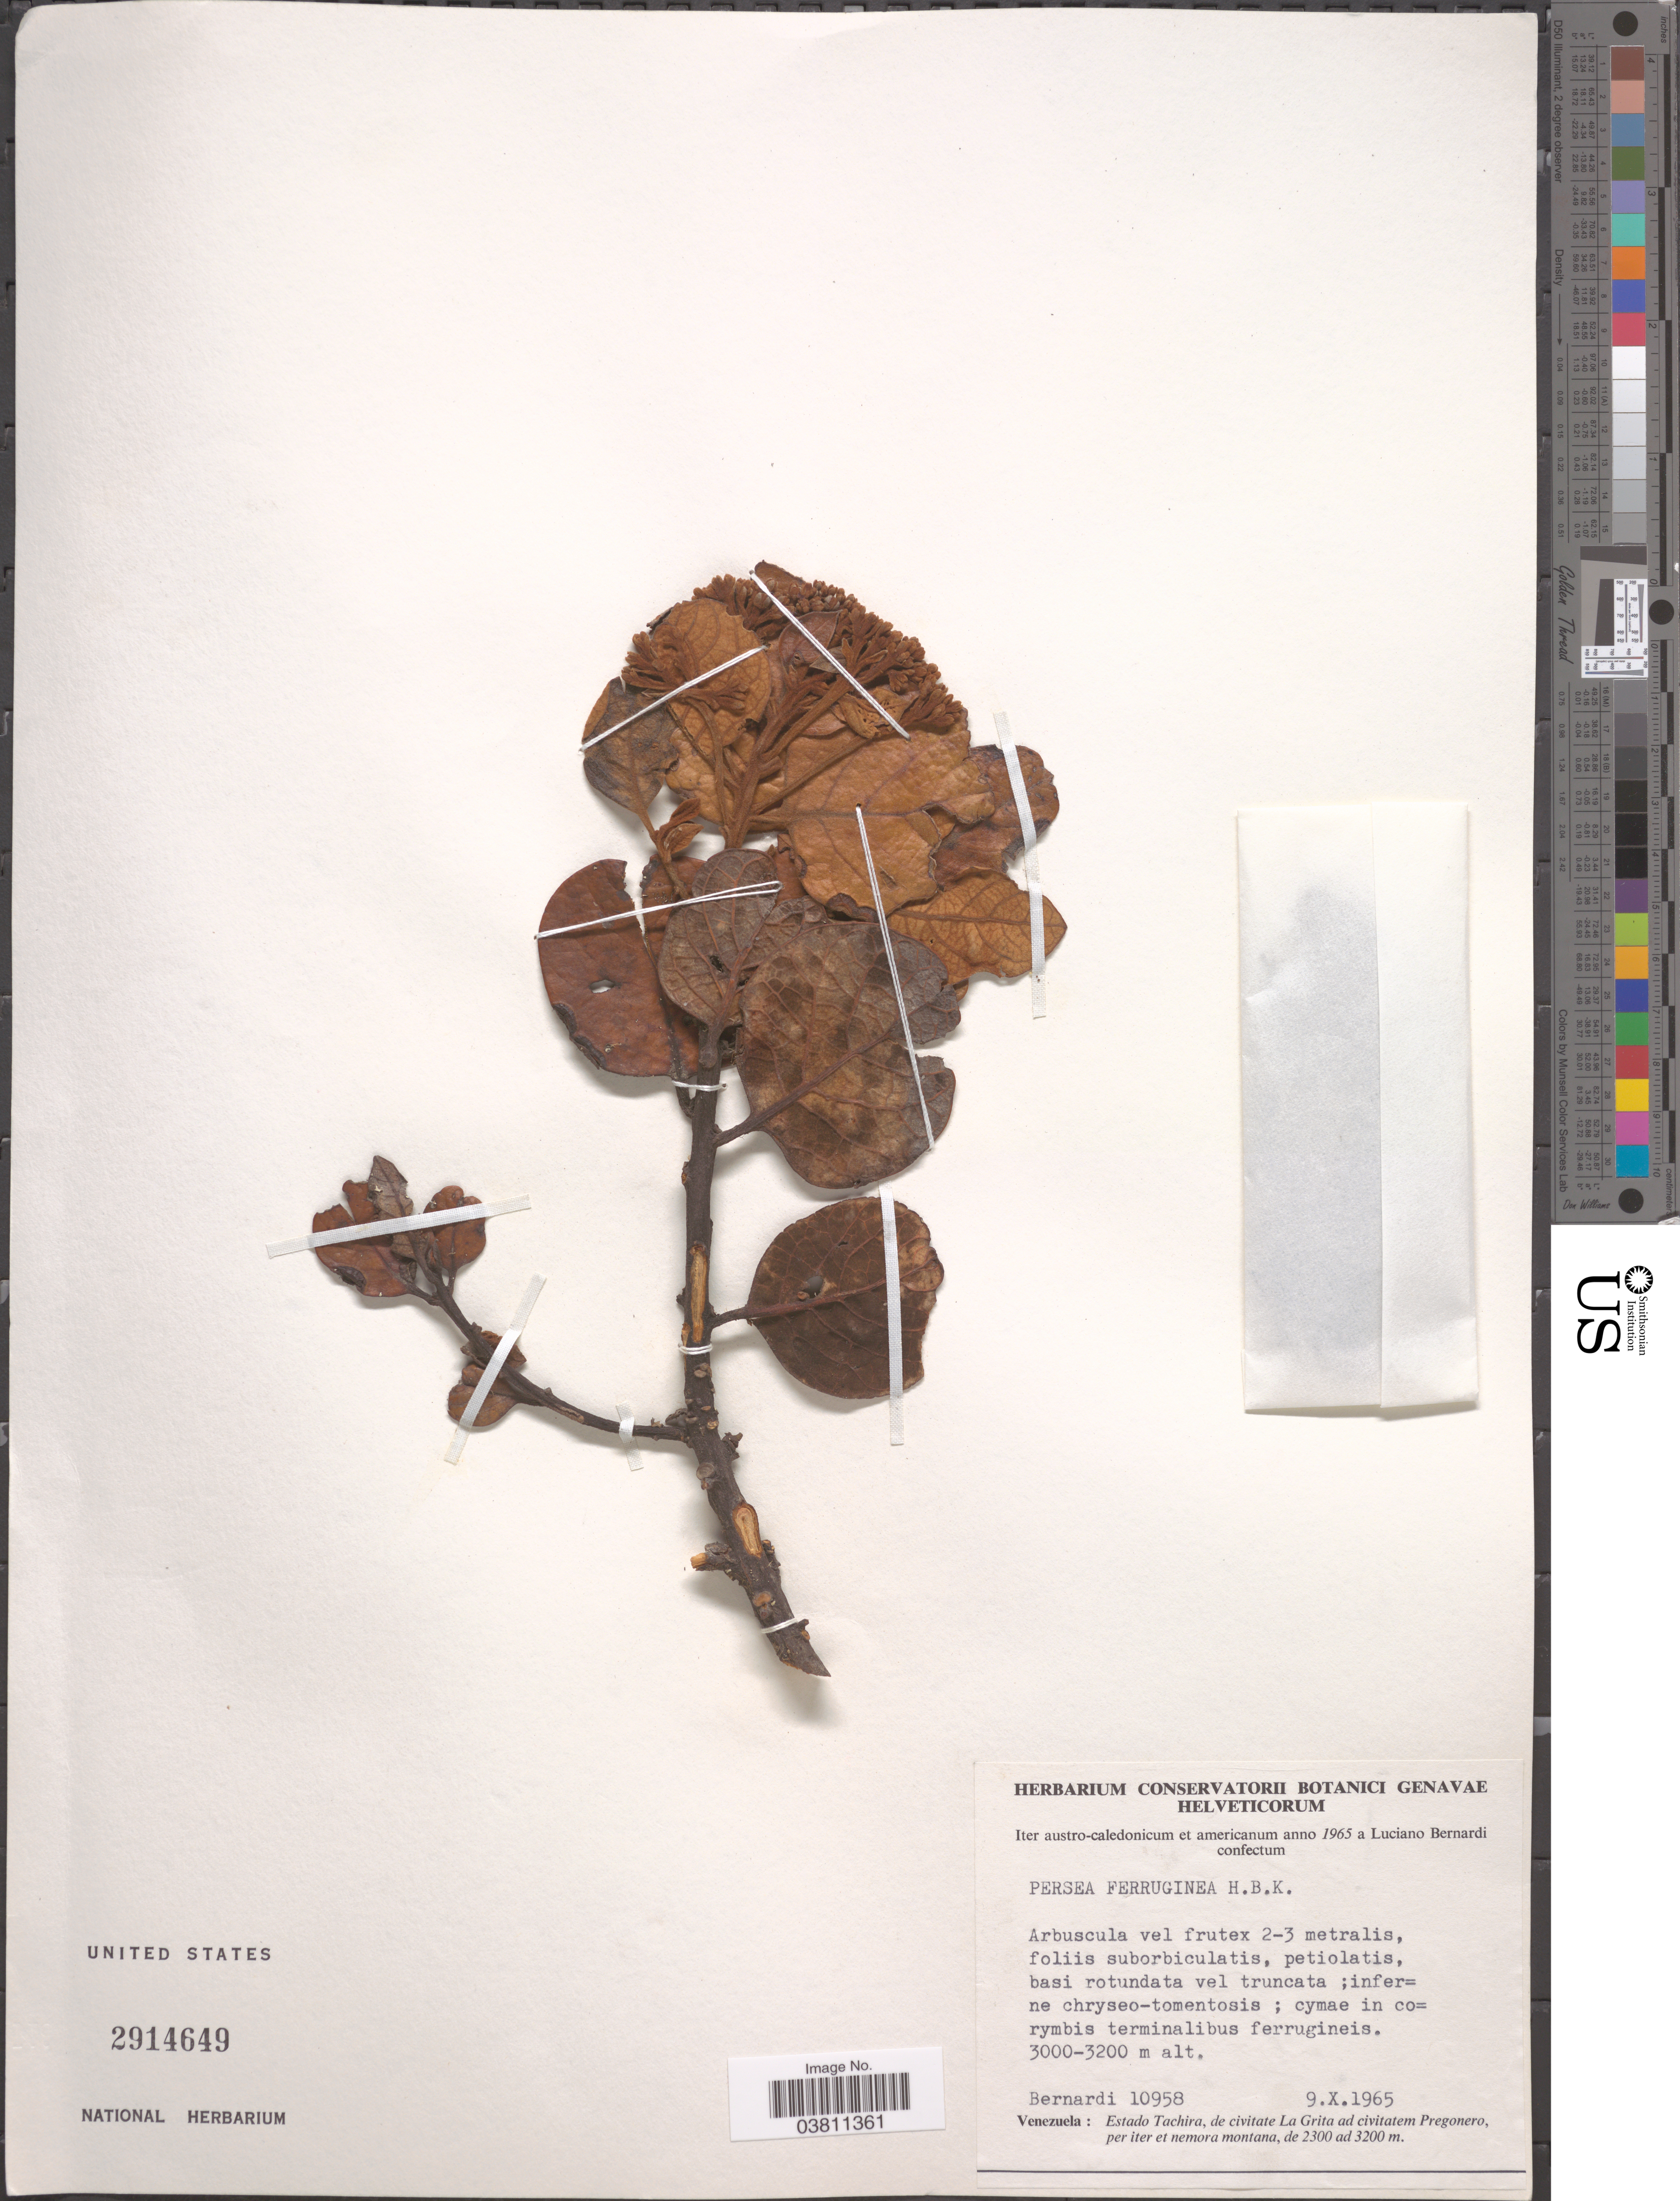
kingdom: Plantae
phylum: Tracheophyta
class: Magnoliopsida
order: Laurales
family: Lauraceae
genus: Persea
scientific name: Persea ferruginea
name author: Kunth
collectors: L. Bernardi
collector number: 10958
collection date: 1965-10-09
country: Venezuela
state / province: Tachira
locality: Estado Tachira, de civitate La Grita ad civitatem Pregonero, per iter et nemora montana.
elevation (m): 2300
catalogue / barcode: US 2914649